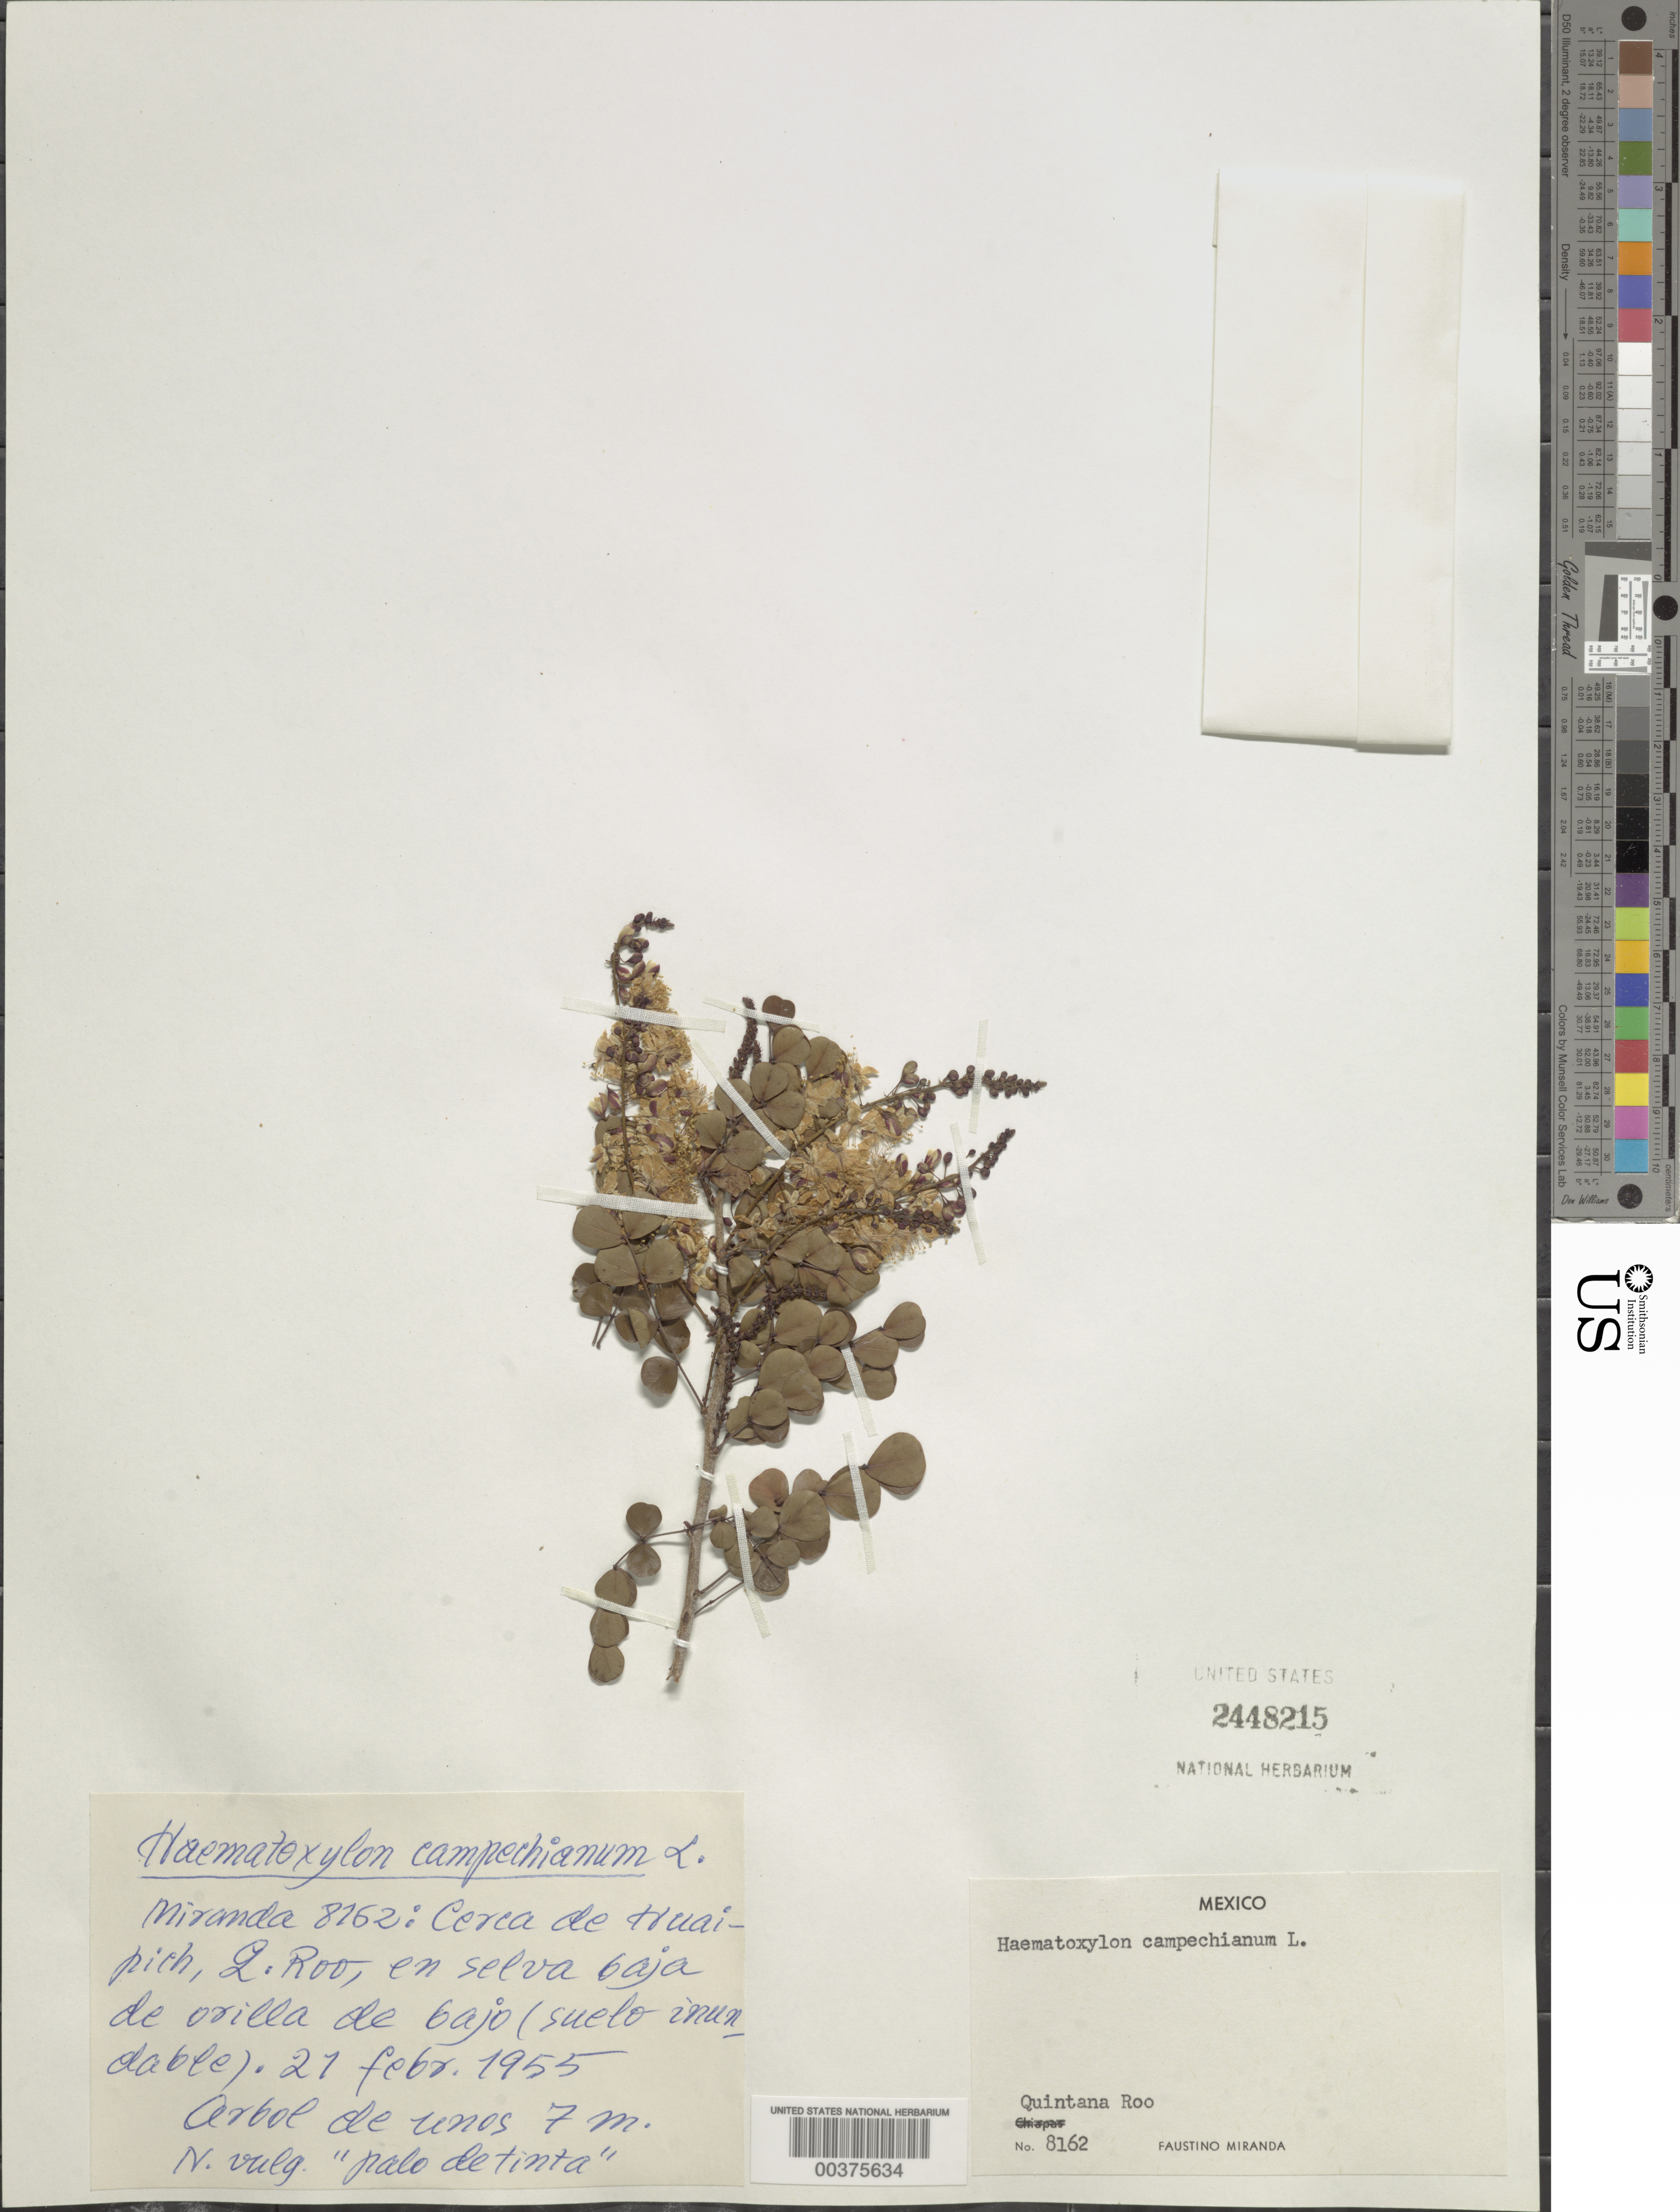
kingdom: Plantae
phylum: Tracheophyta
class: Magnoliopsida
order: Fabales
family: Fabaceae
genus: Haematoxylum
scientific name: Haematoxylum campechianum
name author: L.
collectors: F. Miranda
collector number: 8162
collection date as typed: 21 Feb 1955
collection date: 1955-02-21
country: Mexico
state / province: Quintana Roo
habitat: En selva baja de orilla de bajo (suelo inundable)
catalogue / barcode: US 2448215